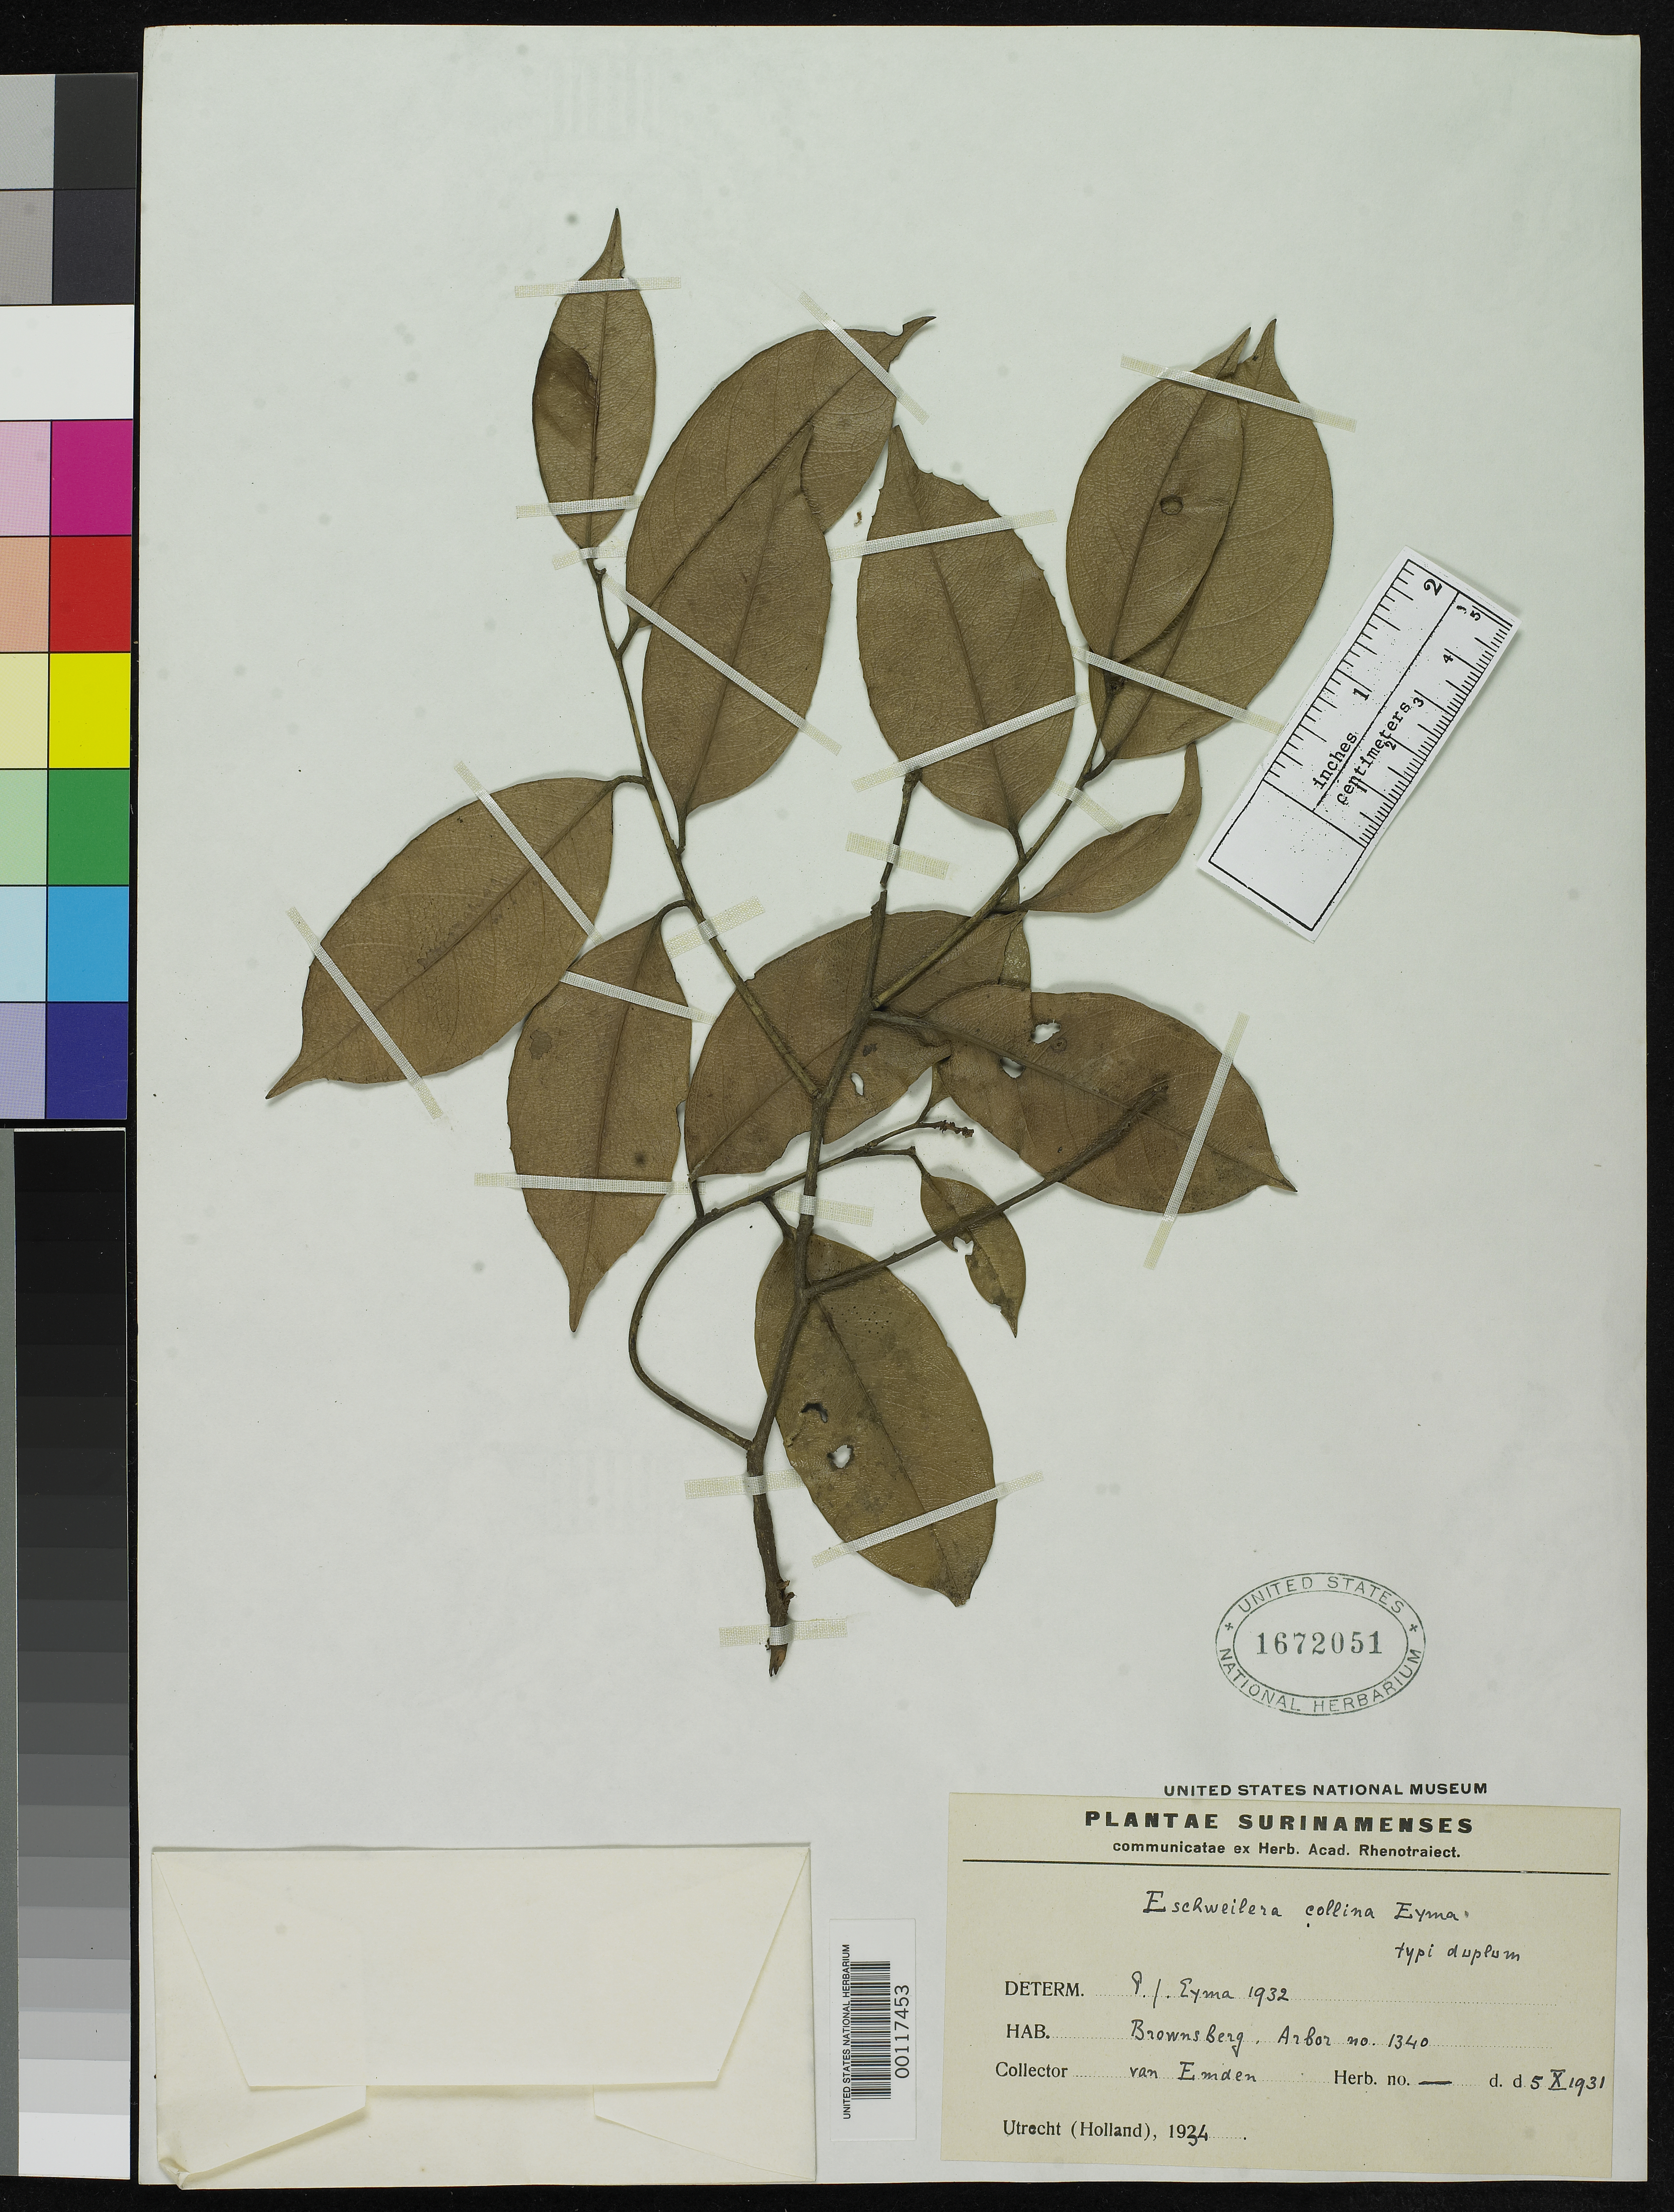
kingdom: Plantae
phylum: Tracheophyta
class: Magnoliopsida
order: Ericales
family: Lecythidaceae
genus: Eschweilera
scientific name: Eschweilera collina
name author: Eyma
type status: Type Fragment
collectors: W. van Emden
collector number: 1340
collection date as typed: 05 Oct 1931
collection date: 1931-10-05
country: Suriname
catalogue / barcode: US 1672051